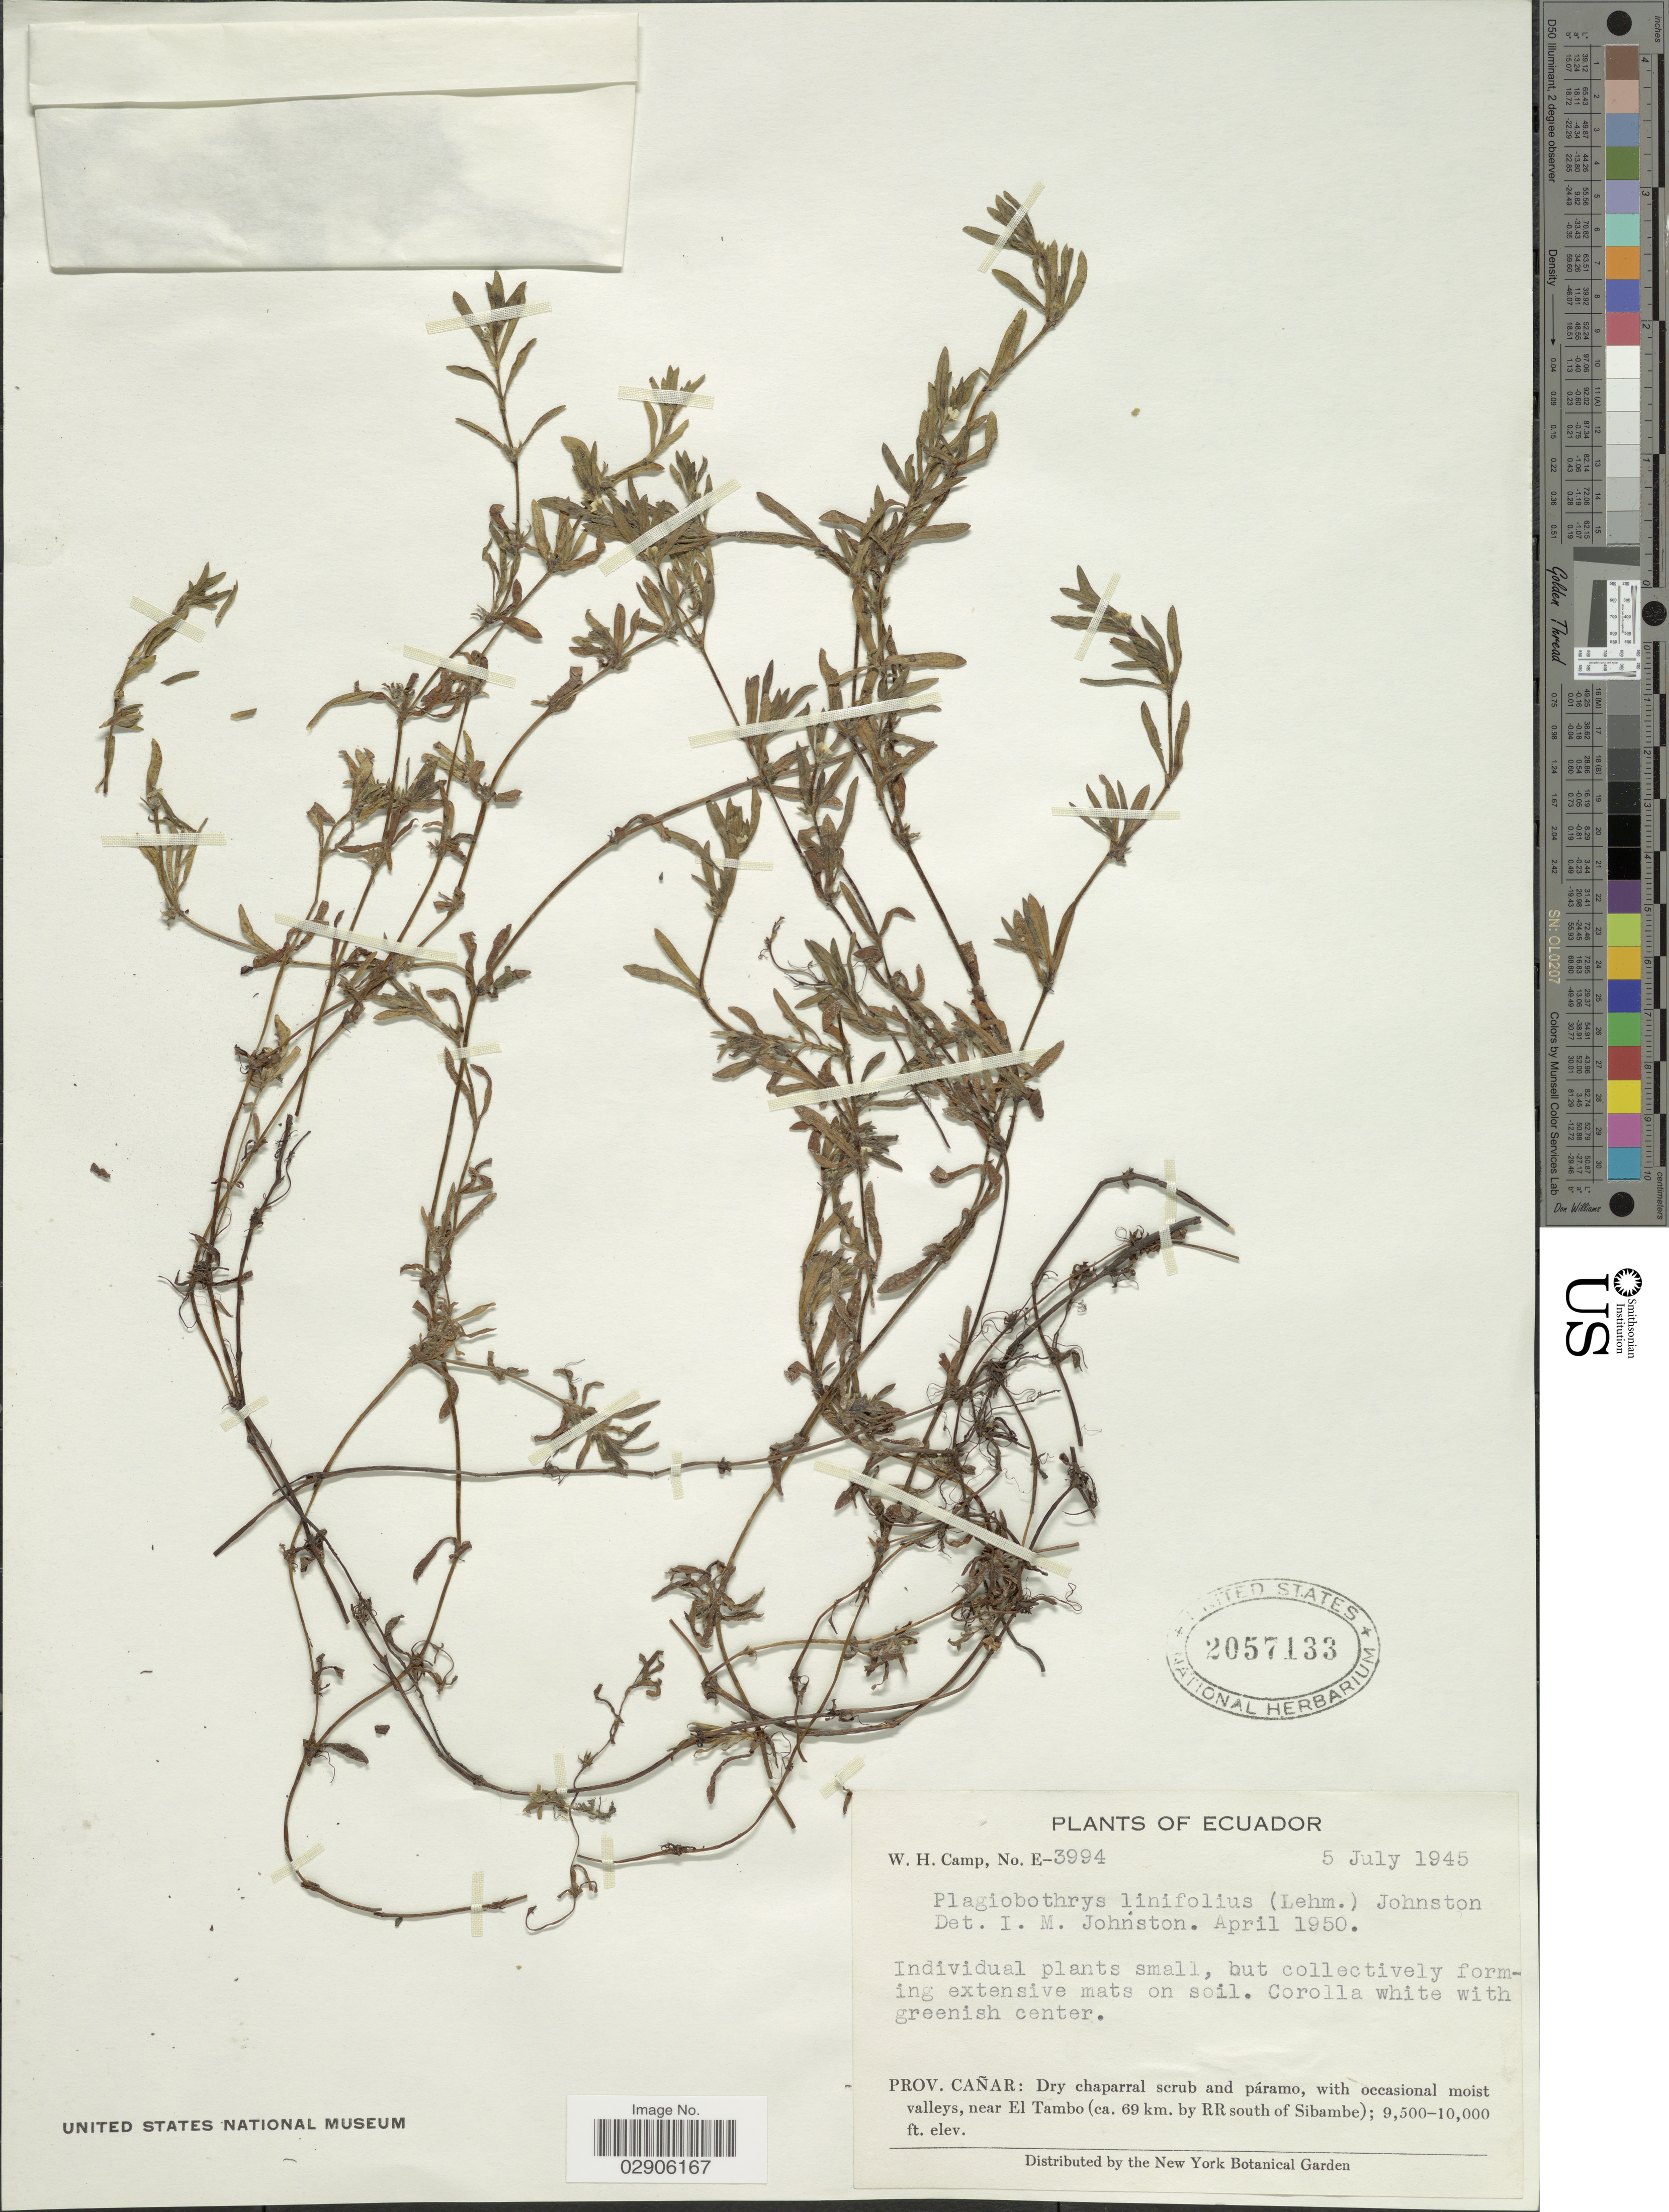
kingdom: Plantae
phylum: Tracheophyta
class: Magnoliopsida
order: Boraginales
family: Boraginaceae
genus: Plagiobothrys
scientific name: Plagiobothrys linifolius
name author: (Willd. ex Lehm.) I.M. Johnst.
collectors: W. H. Camp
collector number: E-3994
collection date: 1945-07-05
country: Ecuador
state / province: Cañar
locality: Prov. Cañar: near El Tambo (ca. 69 km. by RR south of Sibambe).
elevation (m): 2896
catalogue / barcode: US 2057133